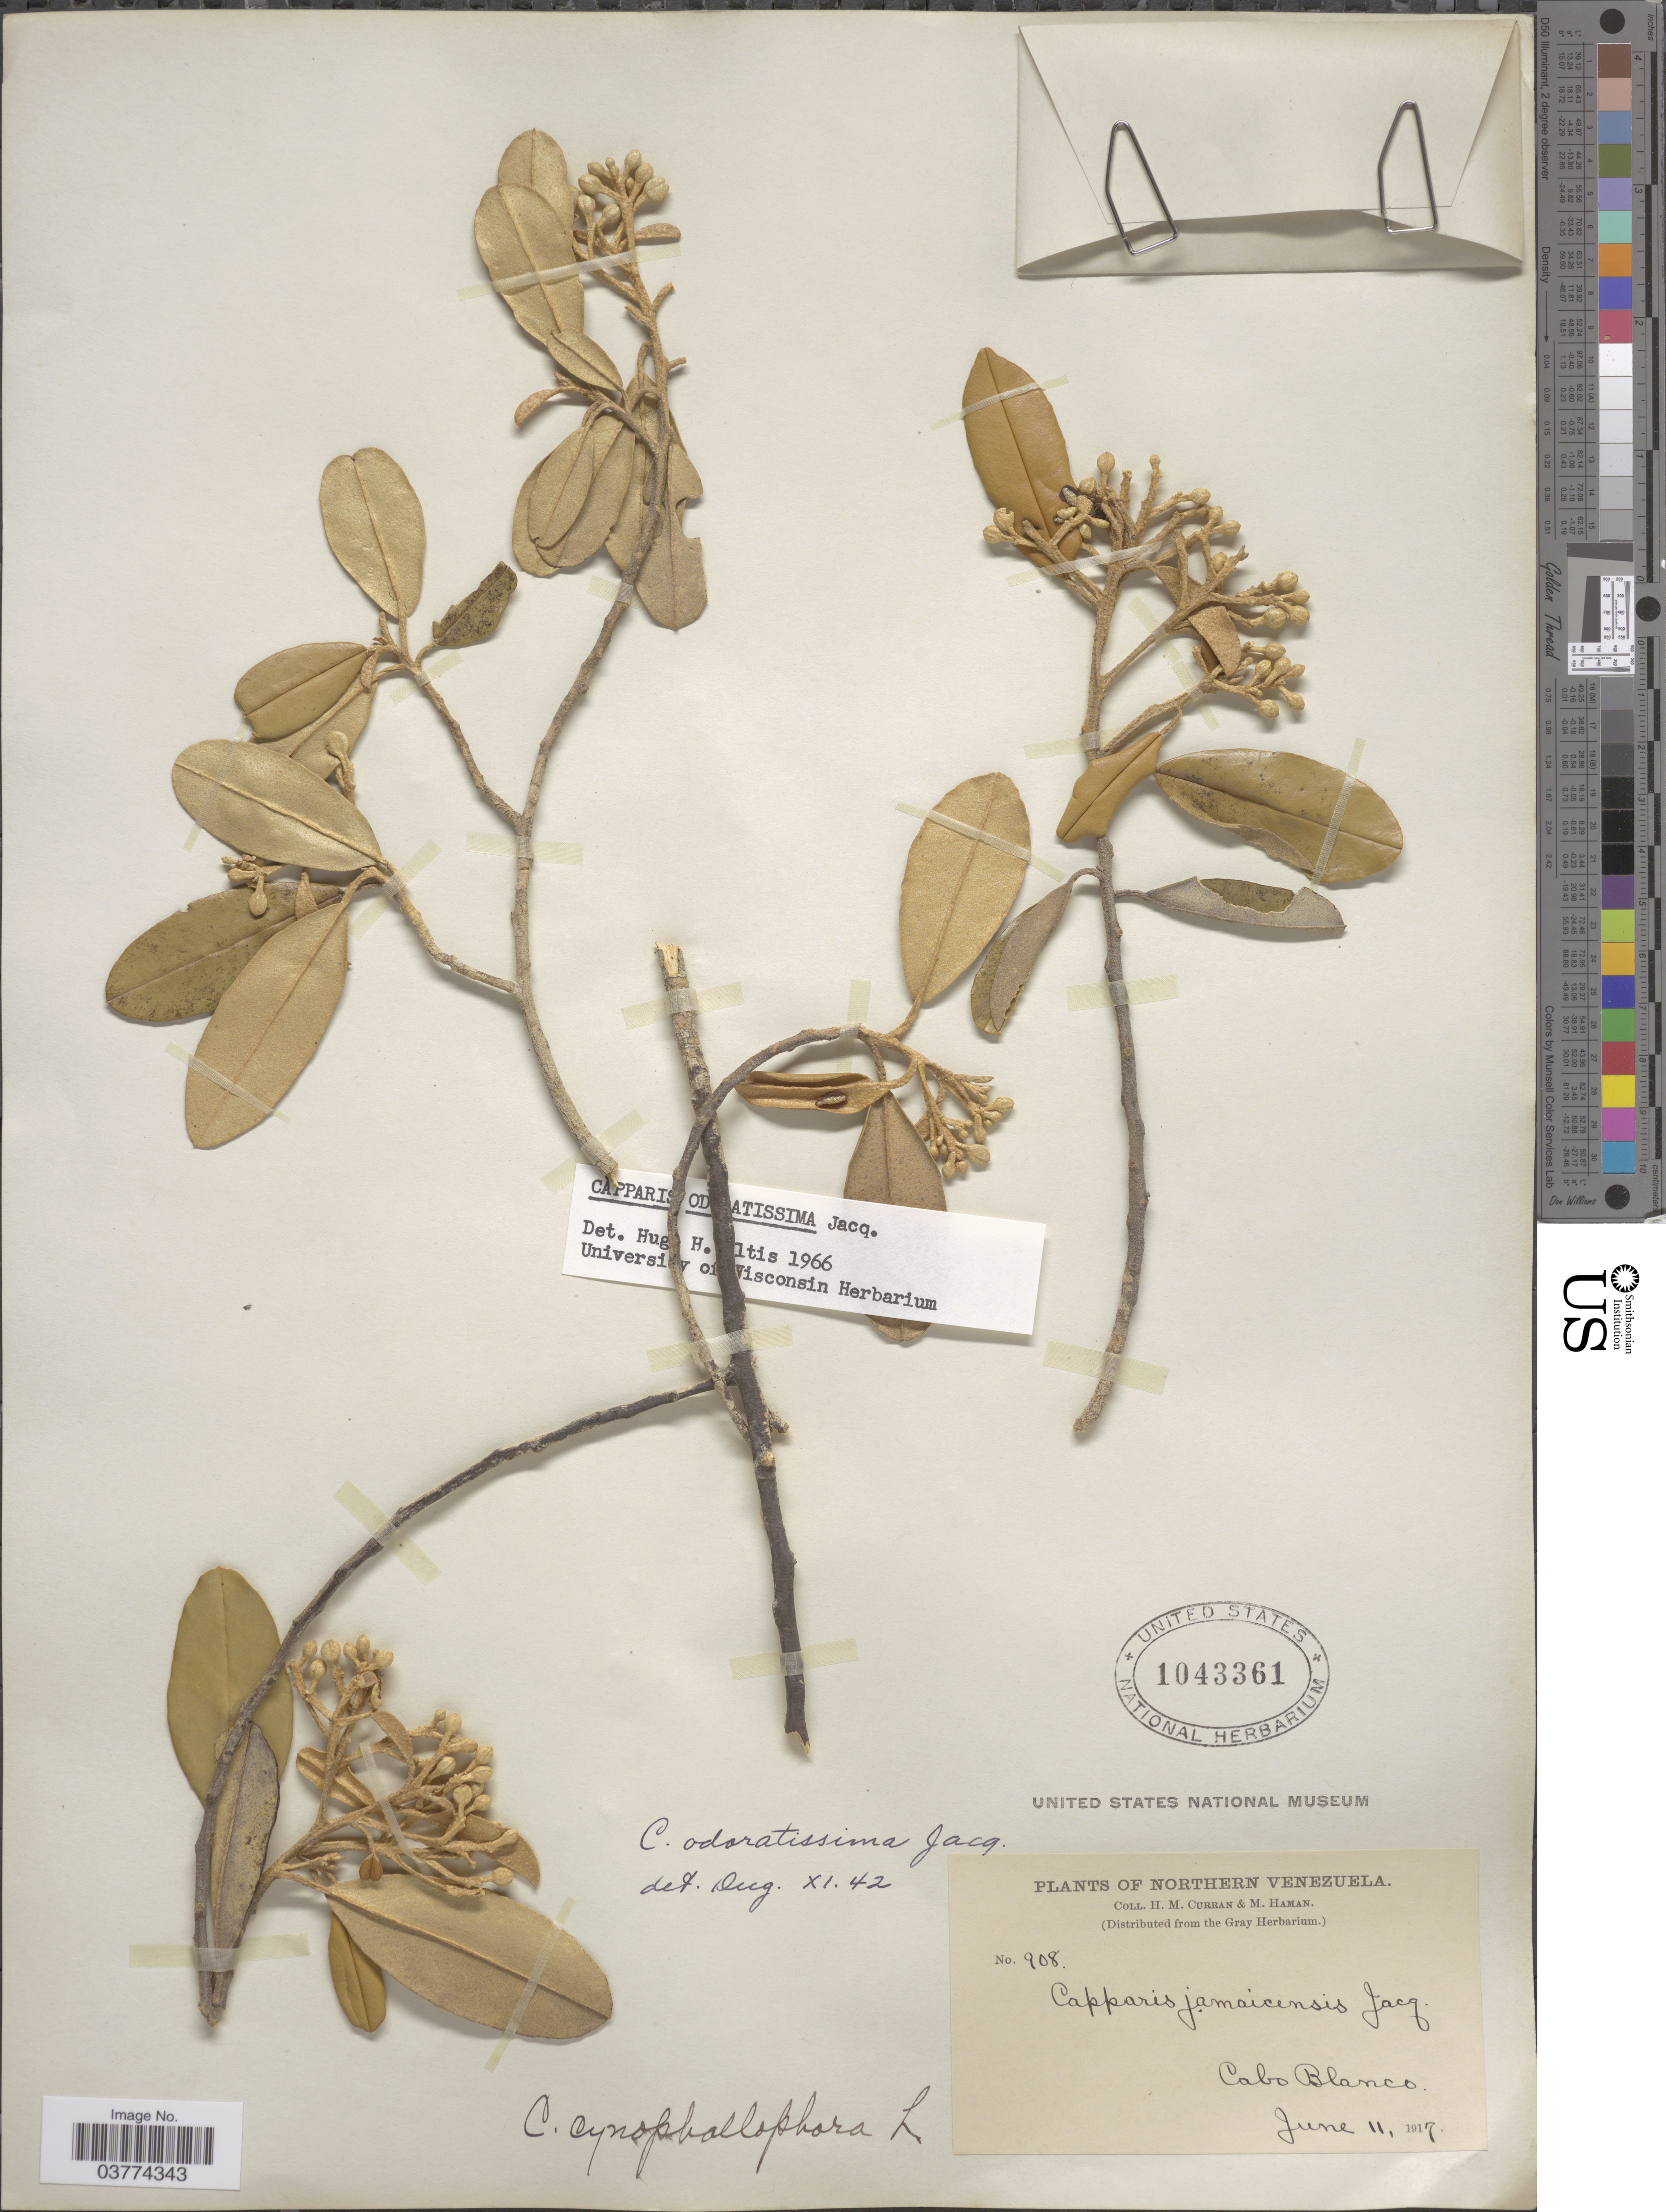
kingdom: Plantae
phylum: Tracheophyta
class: Magnoliopsida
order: Brassicales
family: Capparaceae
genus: Quadrella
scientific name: Quadrella odoratissima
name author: (Jacq.) Hutch.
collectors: H. M. Curran & M. Haman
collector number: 908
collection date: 1917-06-11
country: Venezuela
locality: Northern Venezuela. Cabo Blanco.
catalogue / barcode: US 1043361